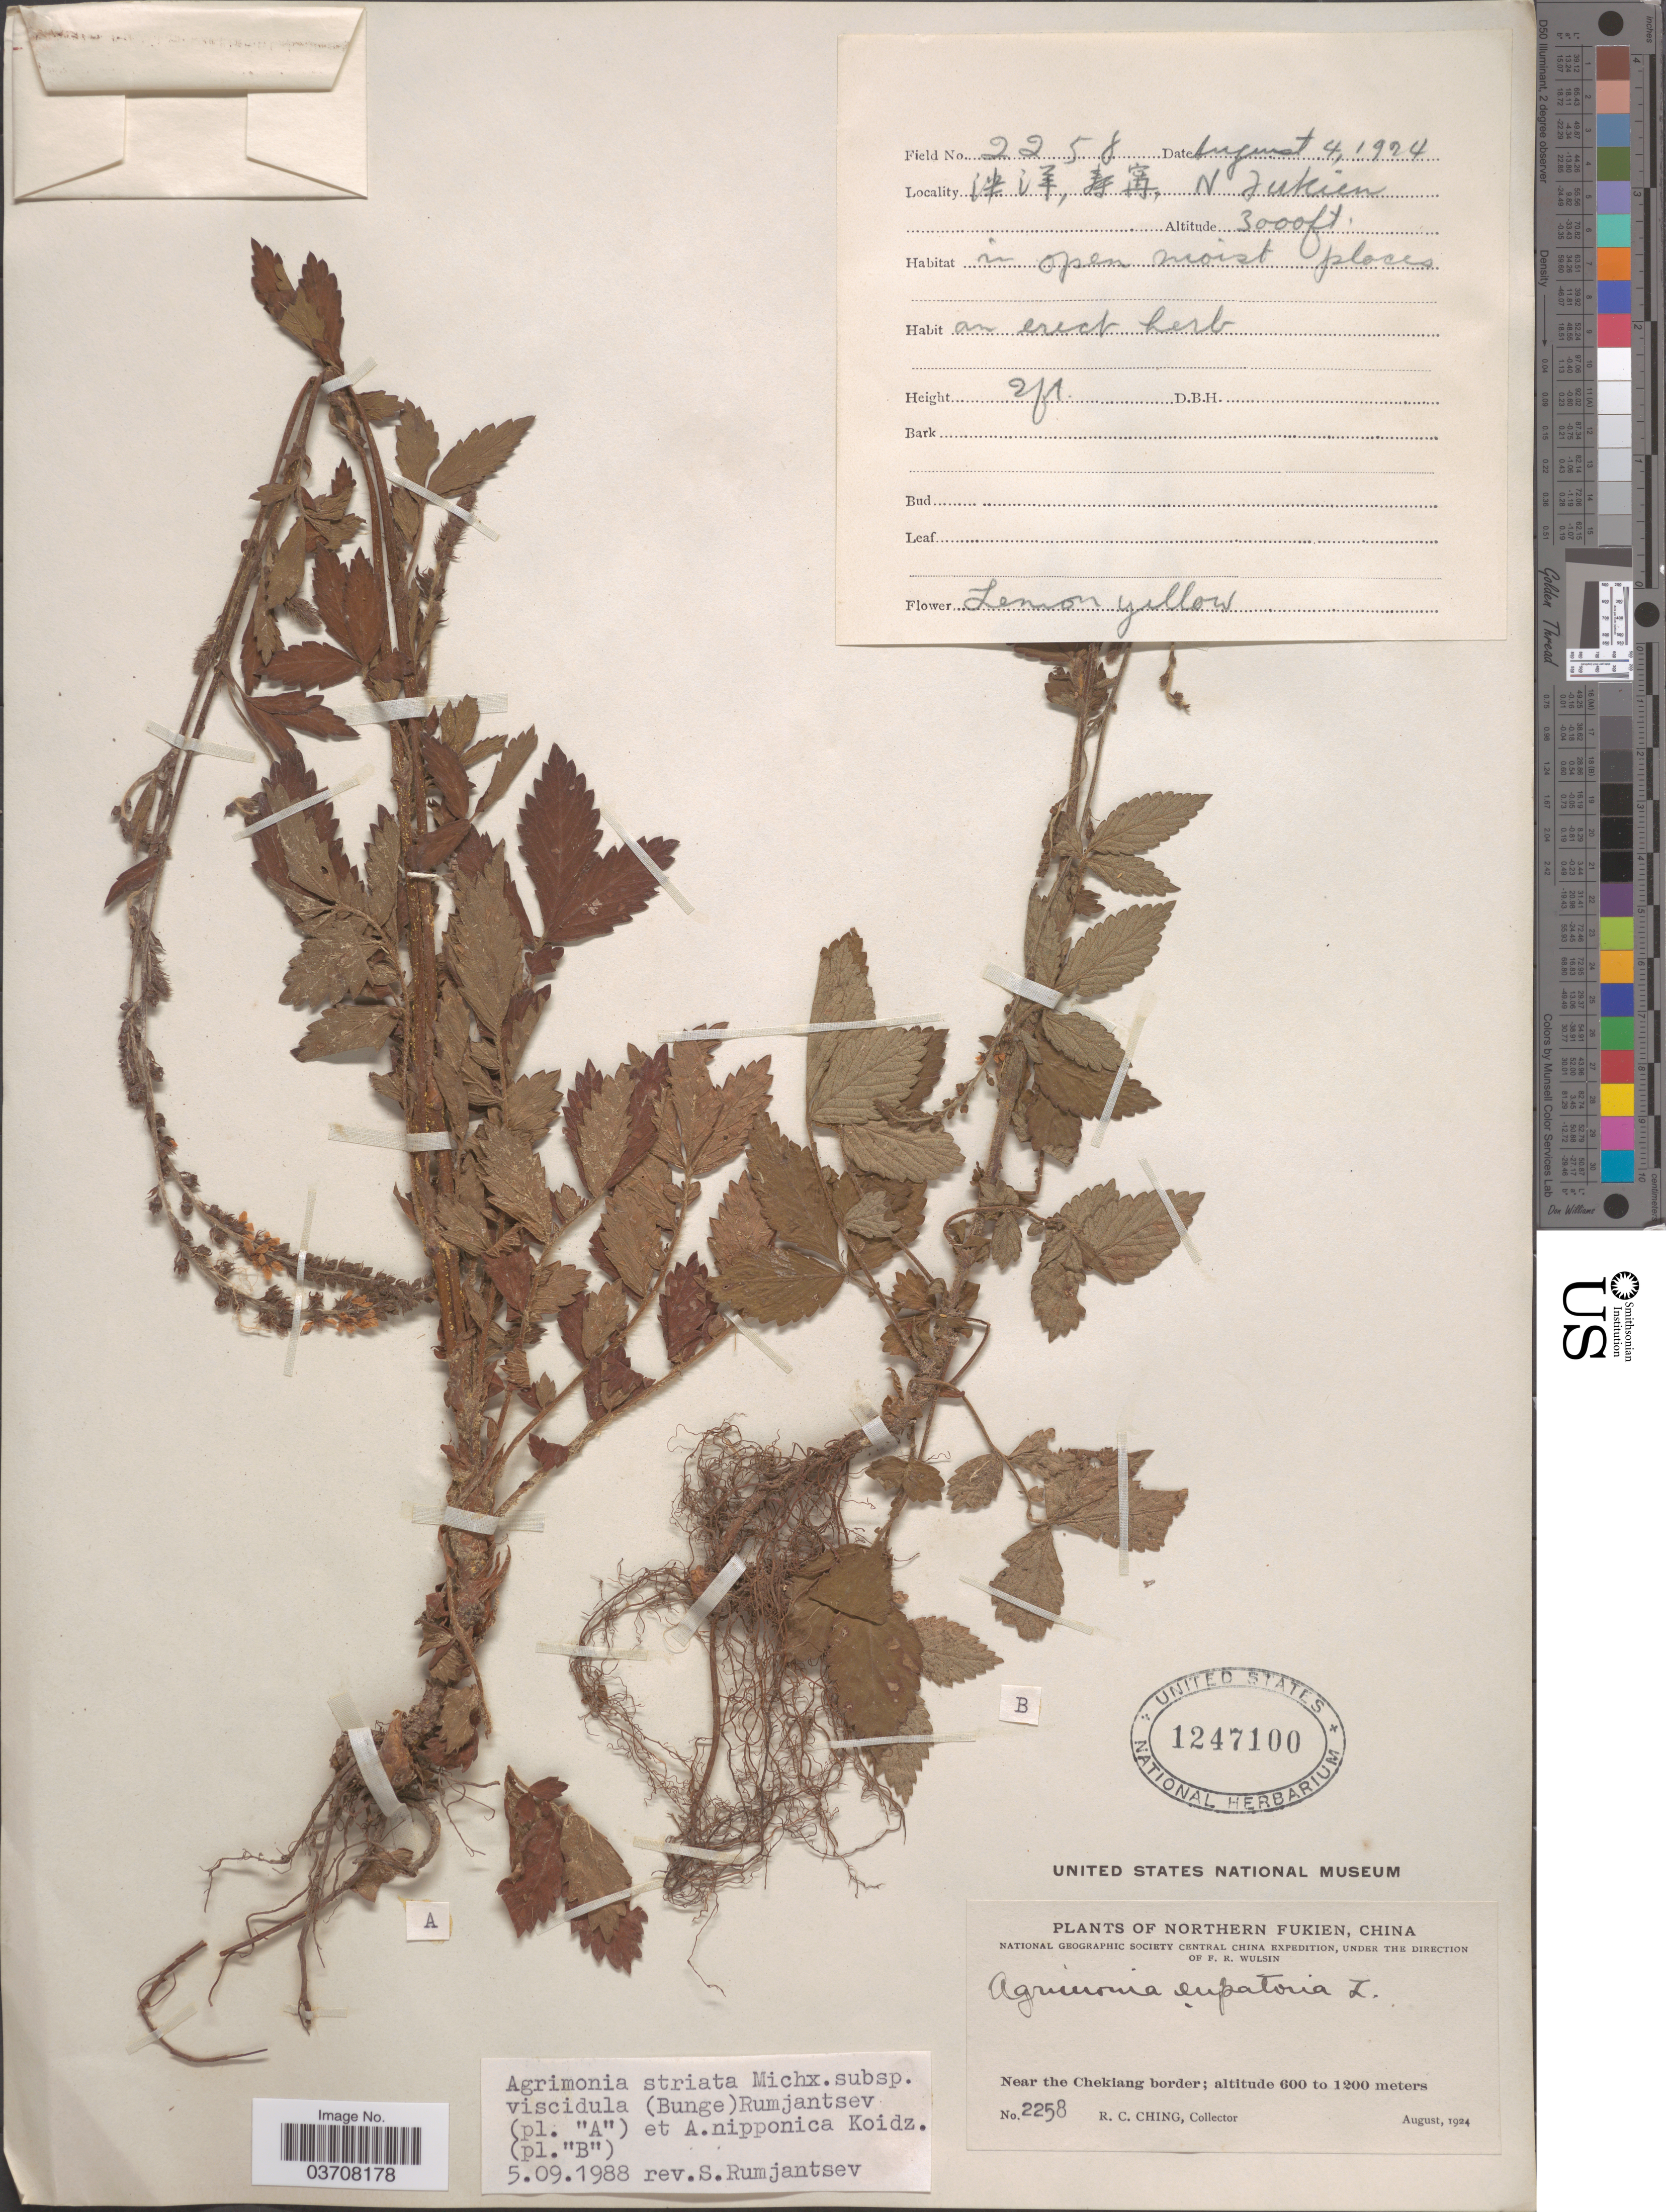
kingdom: Plantae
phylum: Tracheophyta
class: Magnoliopsida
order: Rosales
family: Rosaceae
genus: Agrimonia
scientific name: Agrimonia nipponica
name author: Koidz.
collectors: R. C. Ching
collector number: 2258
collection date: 1924-08-04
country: China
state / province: Fujian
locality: X Northern Fukien. Near the Chekiang border.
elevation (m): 914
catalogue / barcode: US 1247100